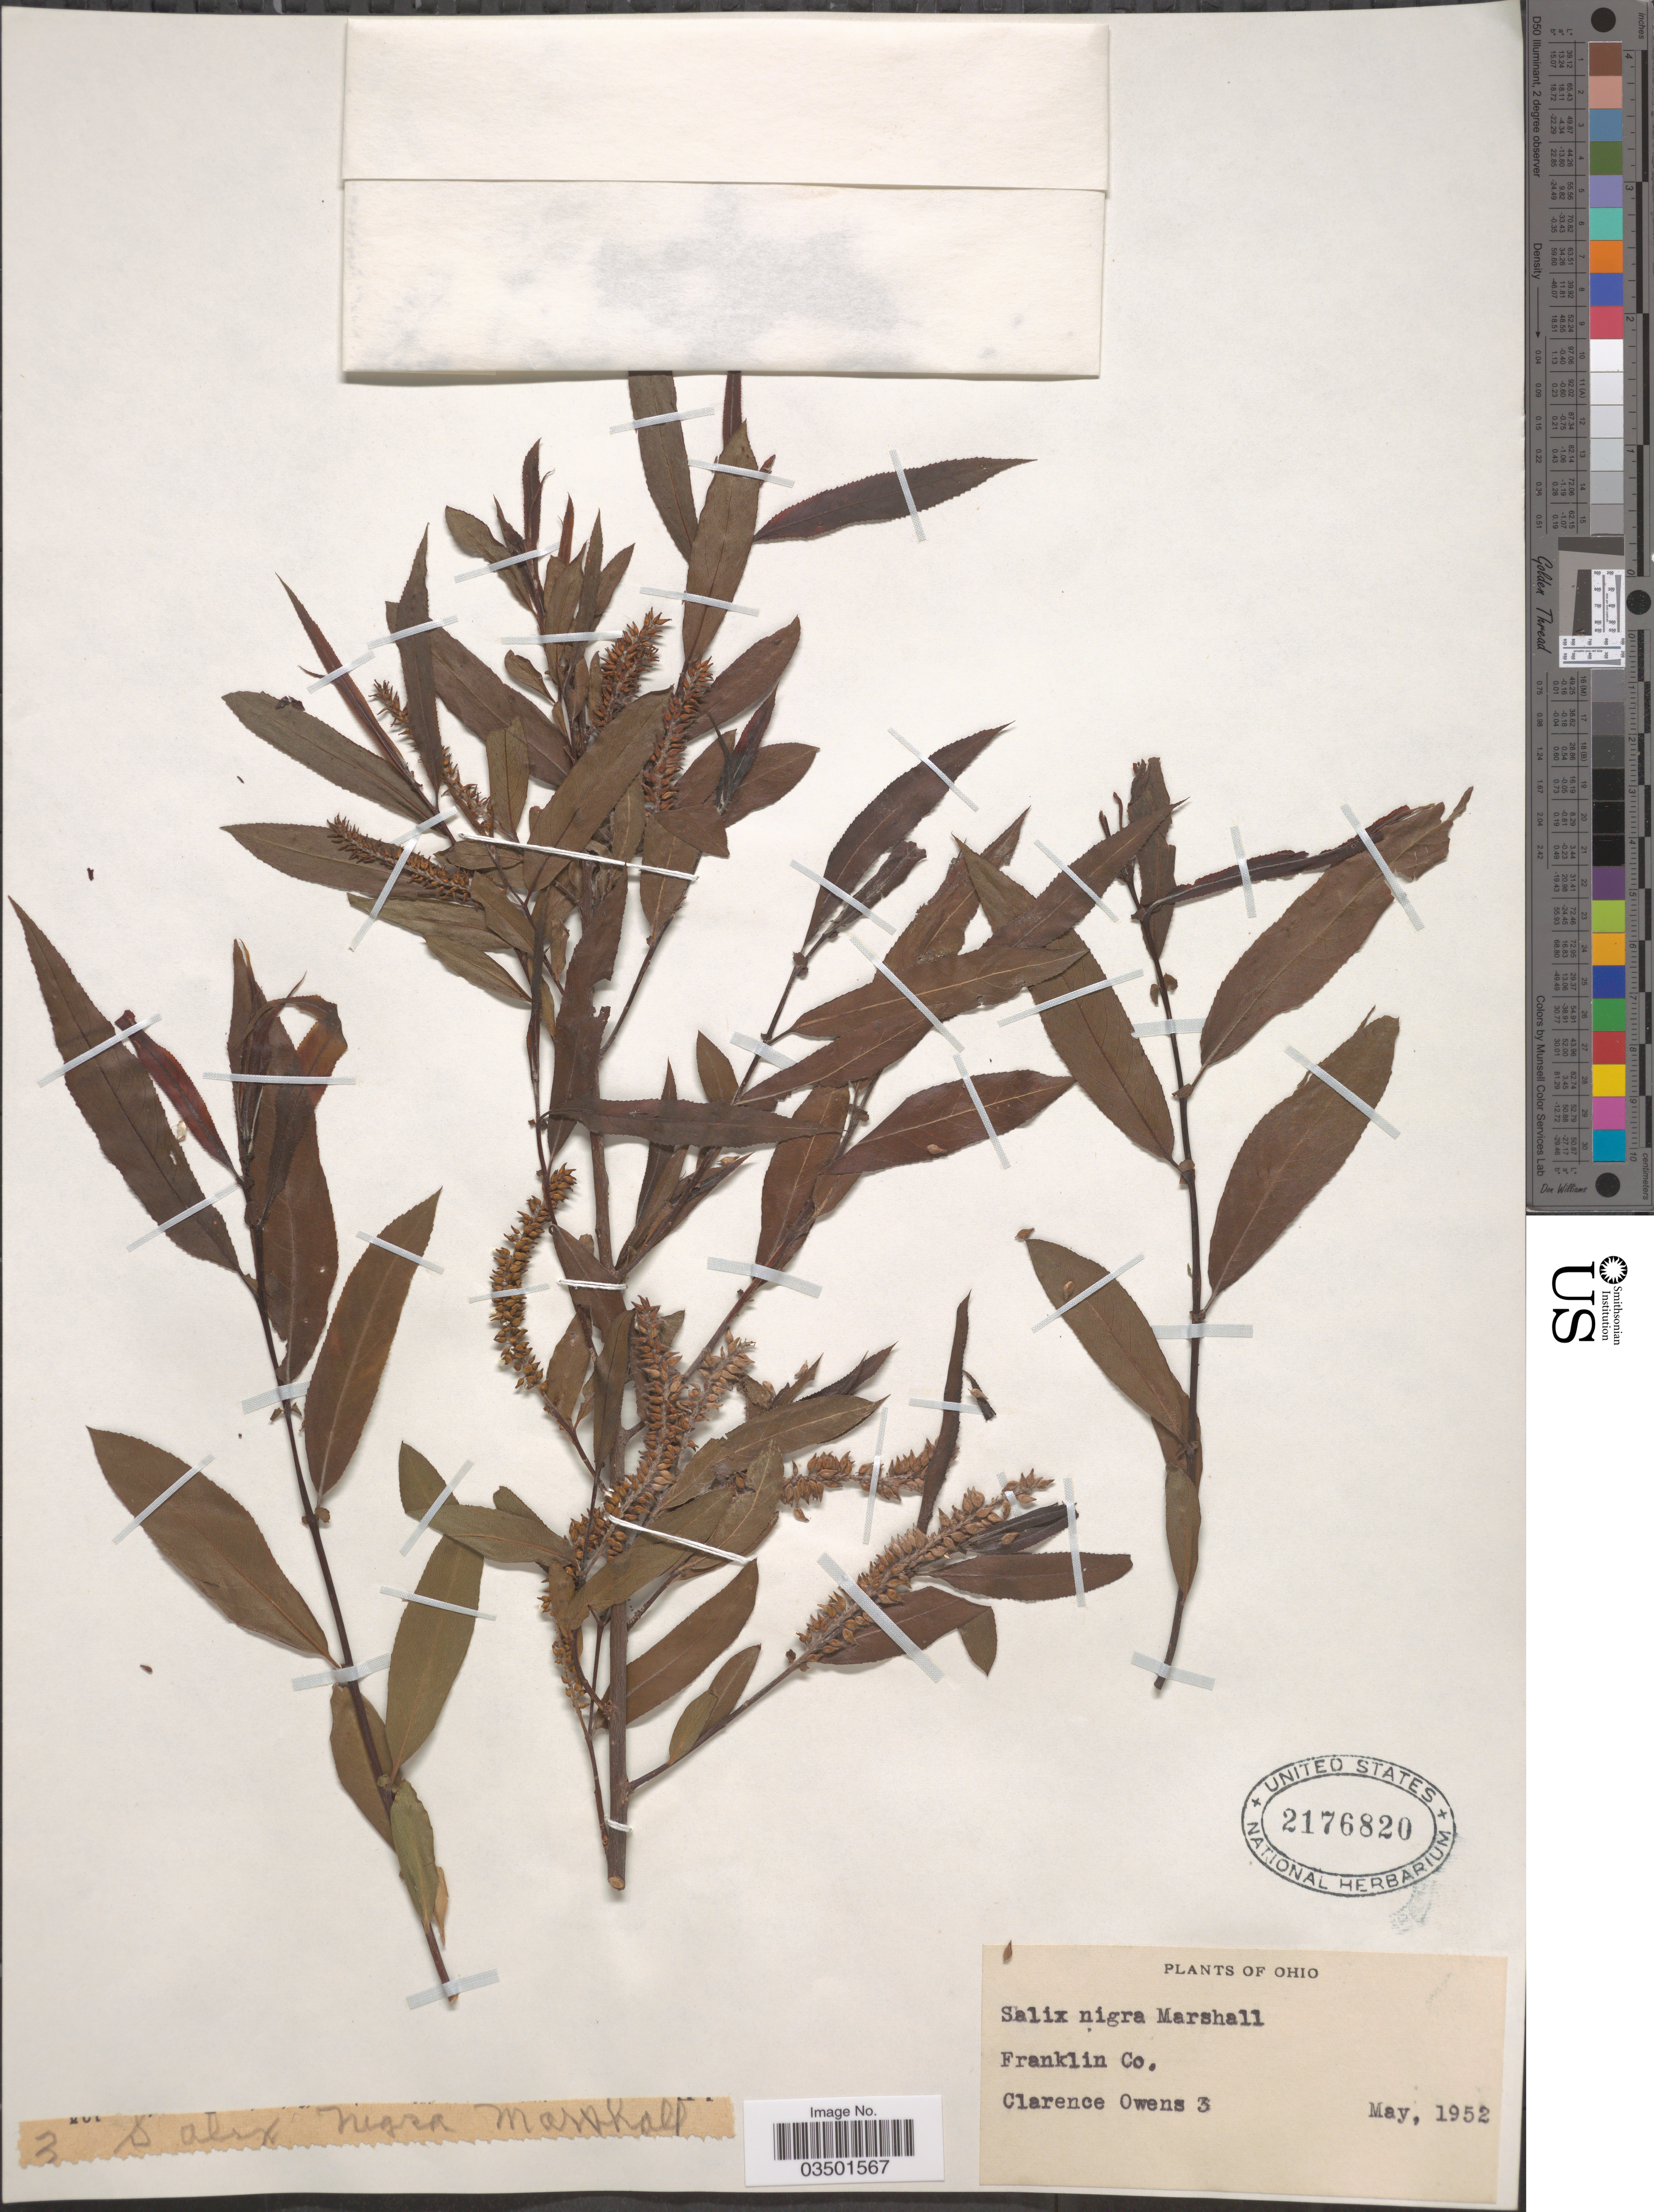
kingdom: Plantae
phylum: Tracheophyta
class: Magnoliopsida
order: Malpighiales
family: Salicaceae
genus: Salix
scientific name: Salix nigra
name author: Marshall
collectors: C. Owens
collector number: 3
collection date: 1952-05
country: United States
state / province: Ohio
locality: Franklin Co.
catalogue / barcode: US 2176820